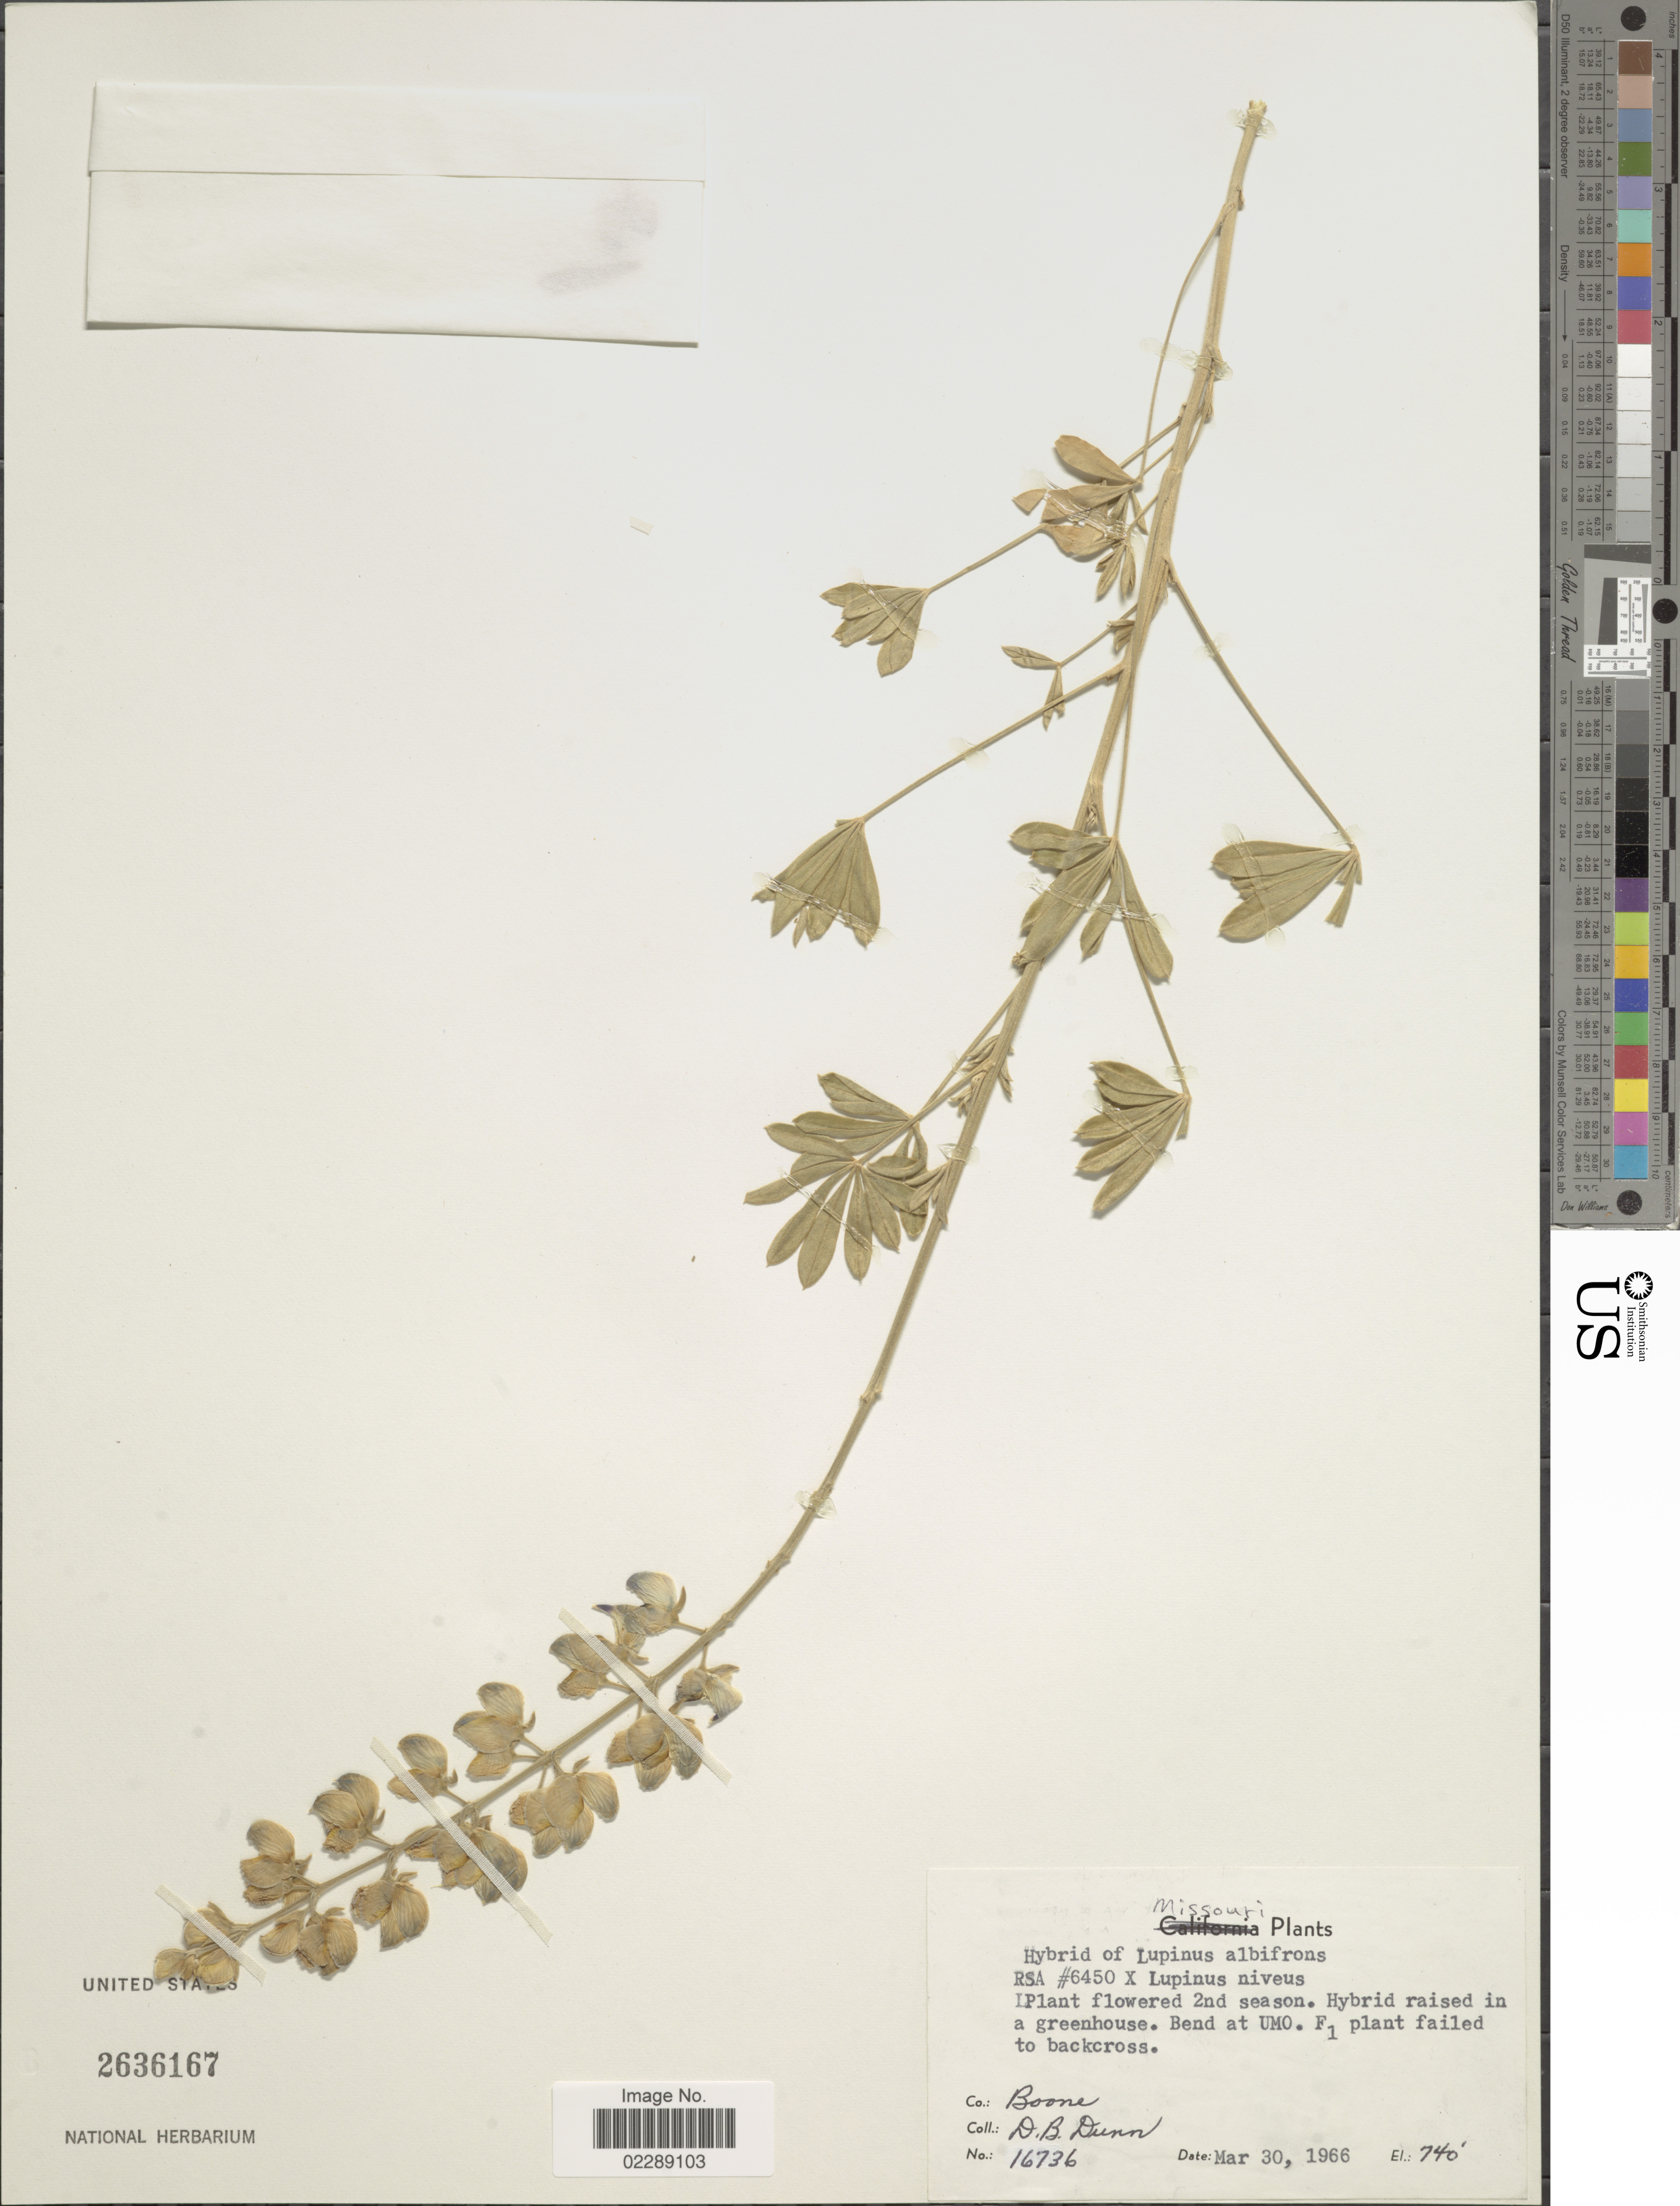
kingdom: Plantae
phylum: Tracheophyta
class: Magnoliopsida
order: Fabales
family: Fabaceae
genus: Lupinus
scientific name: Lupinus sp.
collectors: D. B. Dunn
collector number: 16736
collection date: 1966-03-30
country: United States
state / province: Missouri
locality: Missouri, Bend at UMO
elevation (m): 226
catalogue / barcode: US 2636167